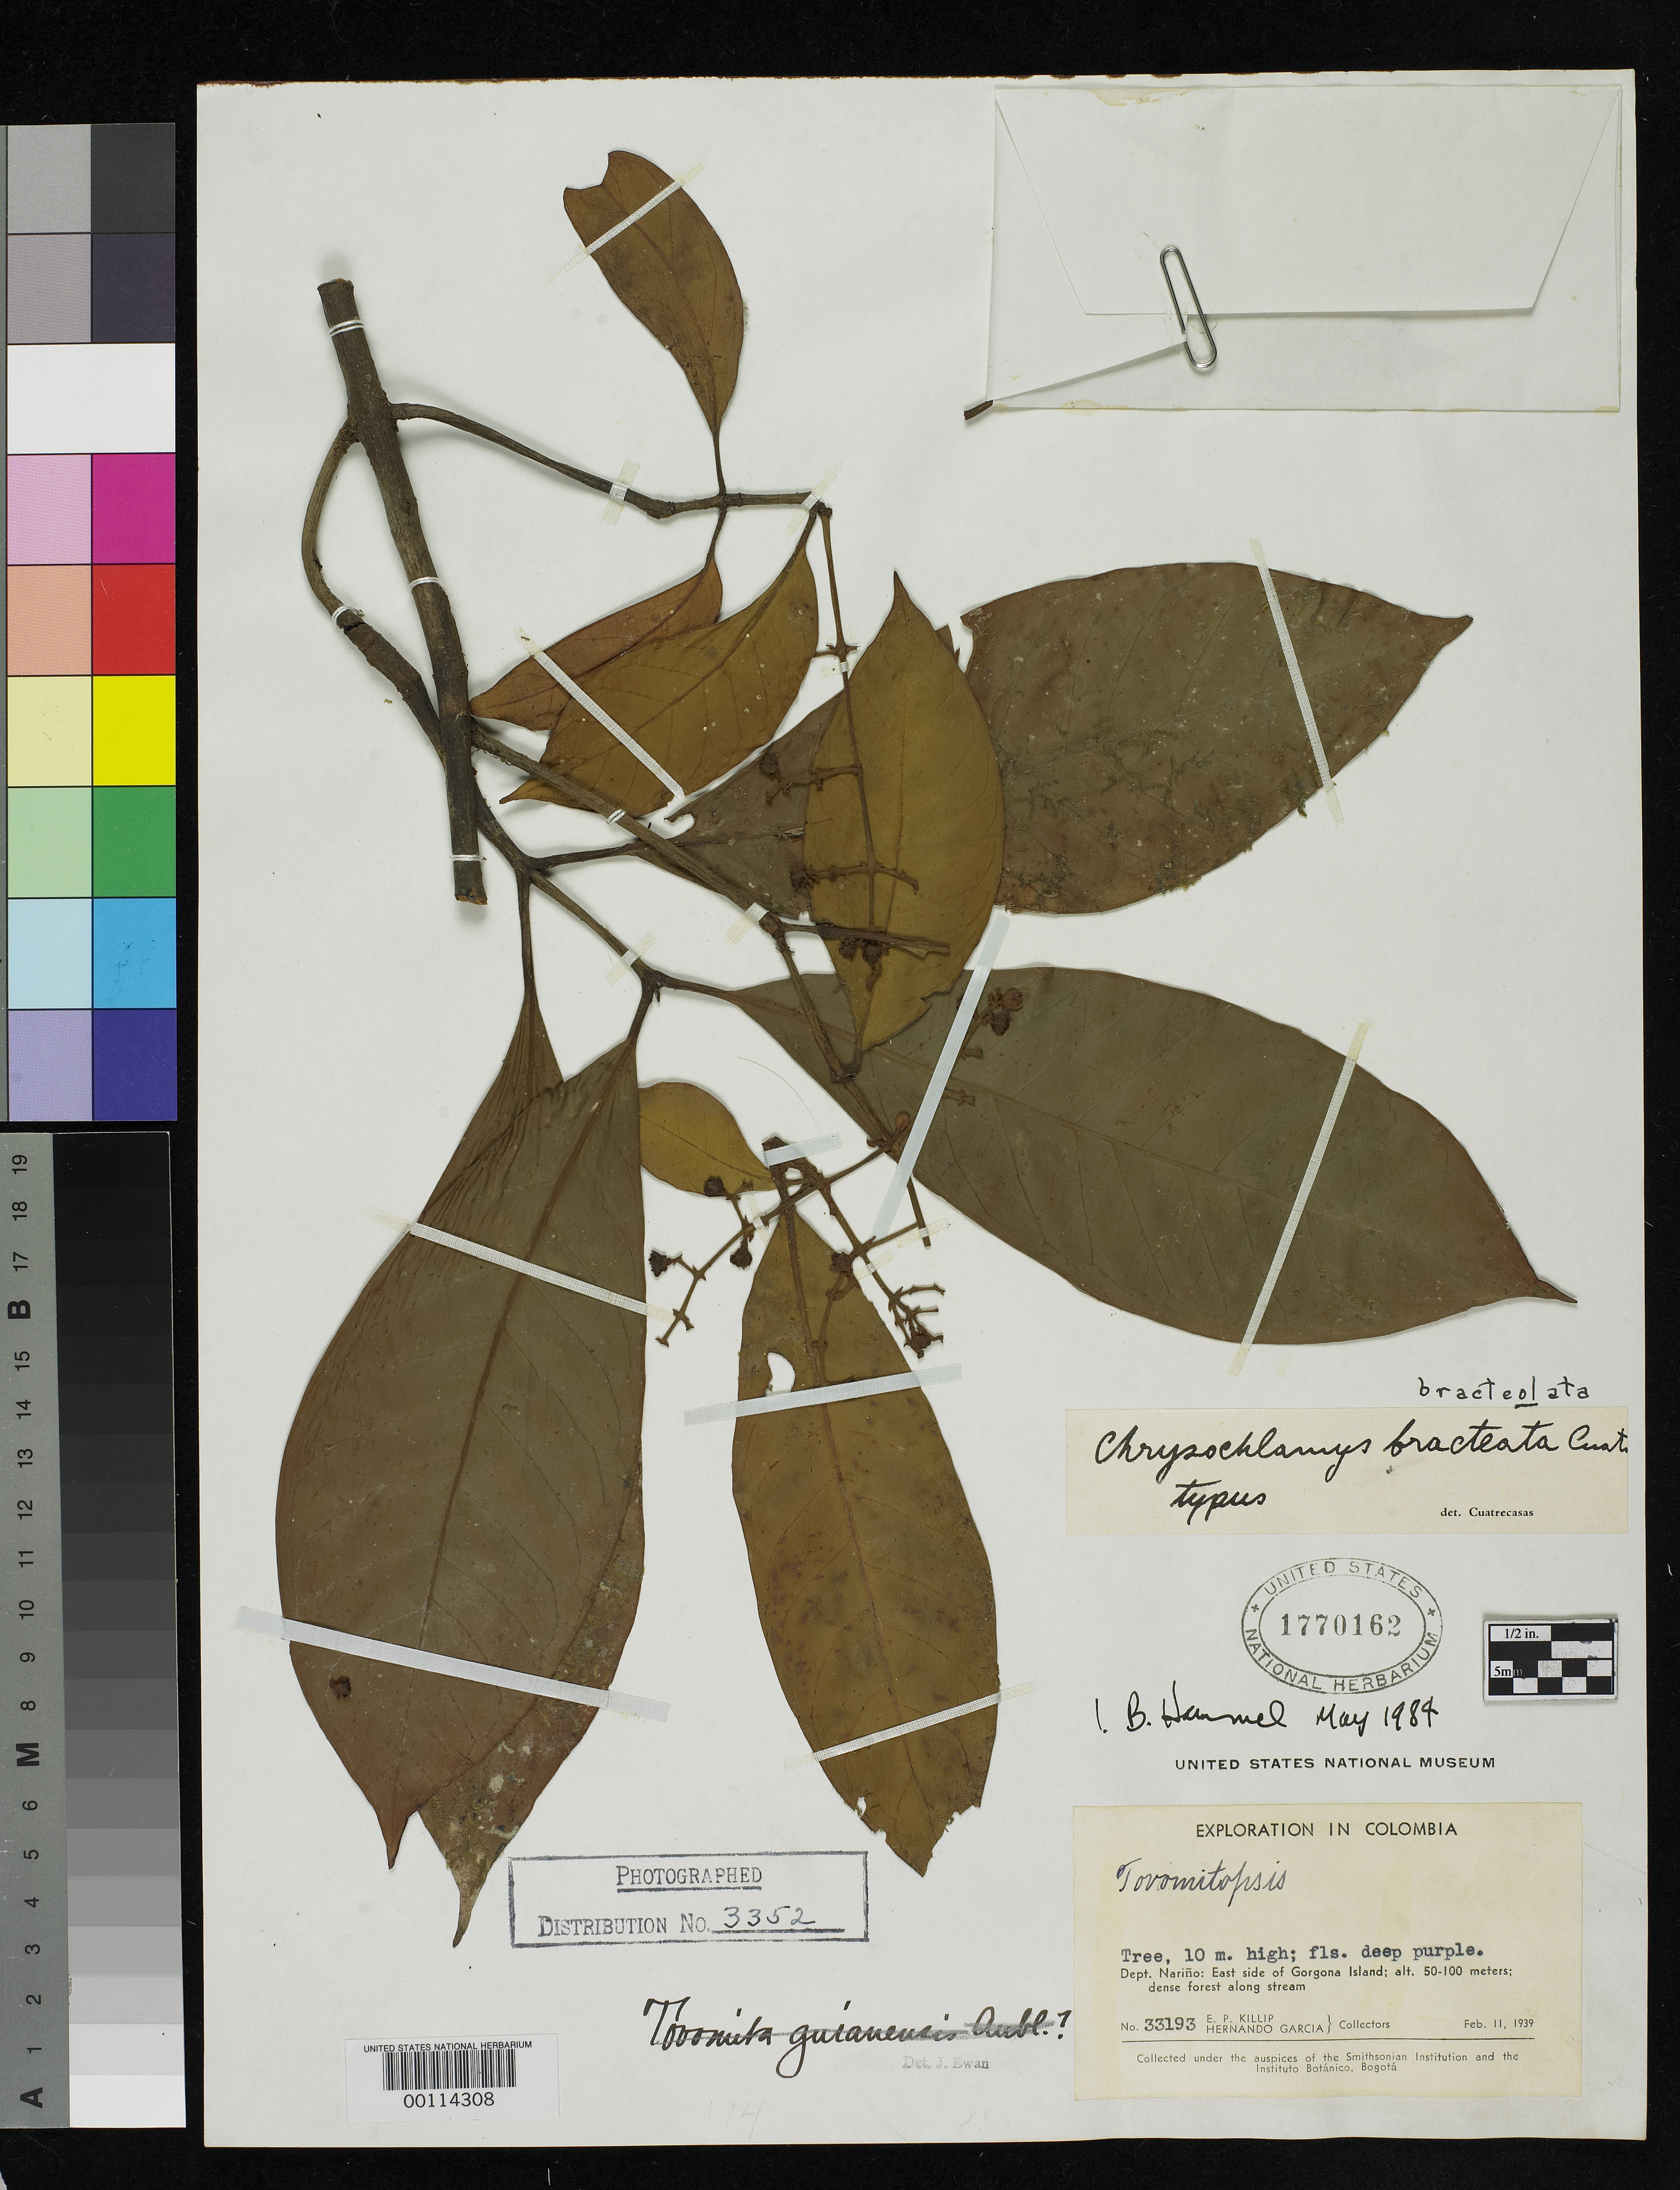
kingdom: Plantae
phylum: Tracheophyta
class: Magnoliopsida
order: Malpighiales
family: Clusiaceae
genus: Chrysochlamys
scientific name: Chrysochlamys bracteolata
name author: Cuatrec.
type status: Holotype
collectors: E. P. Killip & H. García Barriga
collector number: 33193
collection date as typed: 11 Feb 1939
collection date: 1939-02-11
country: Colombia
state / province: Nariño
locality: E side of Gorgona I.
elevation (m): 50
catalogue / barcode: US 1770162